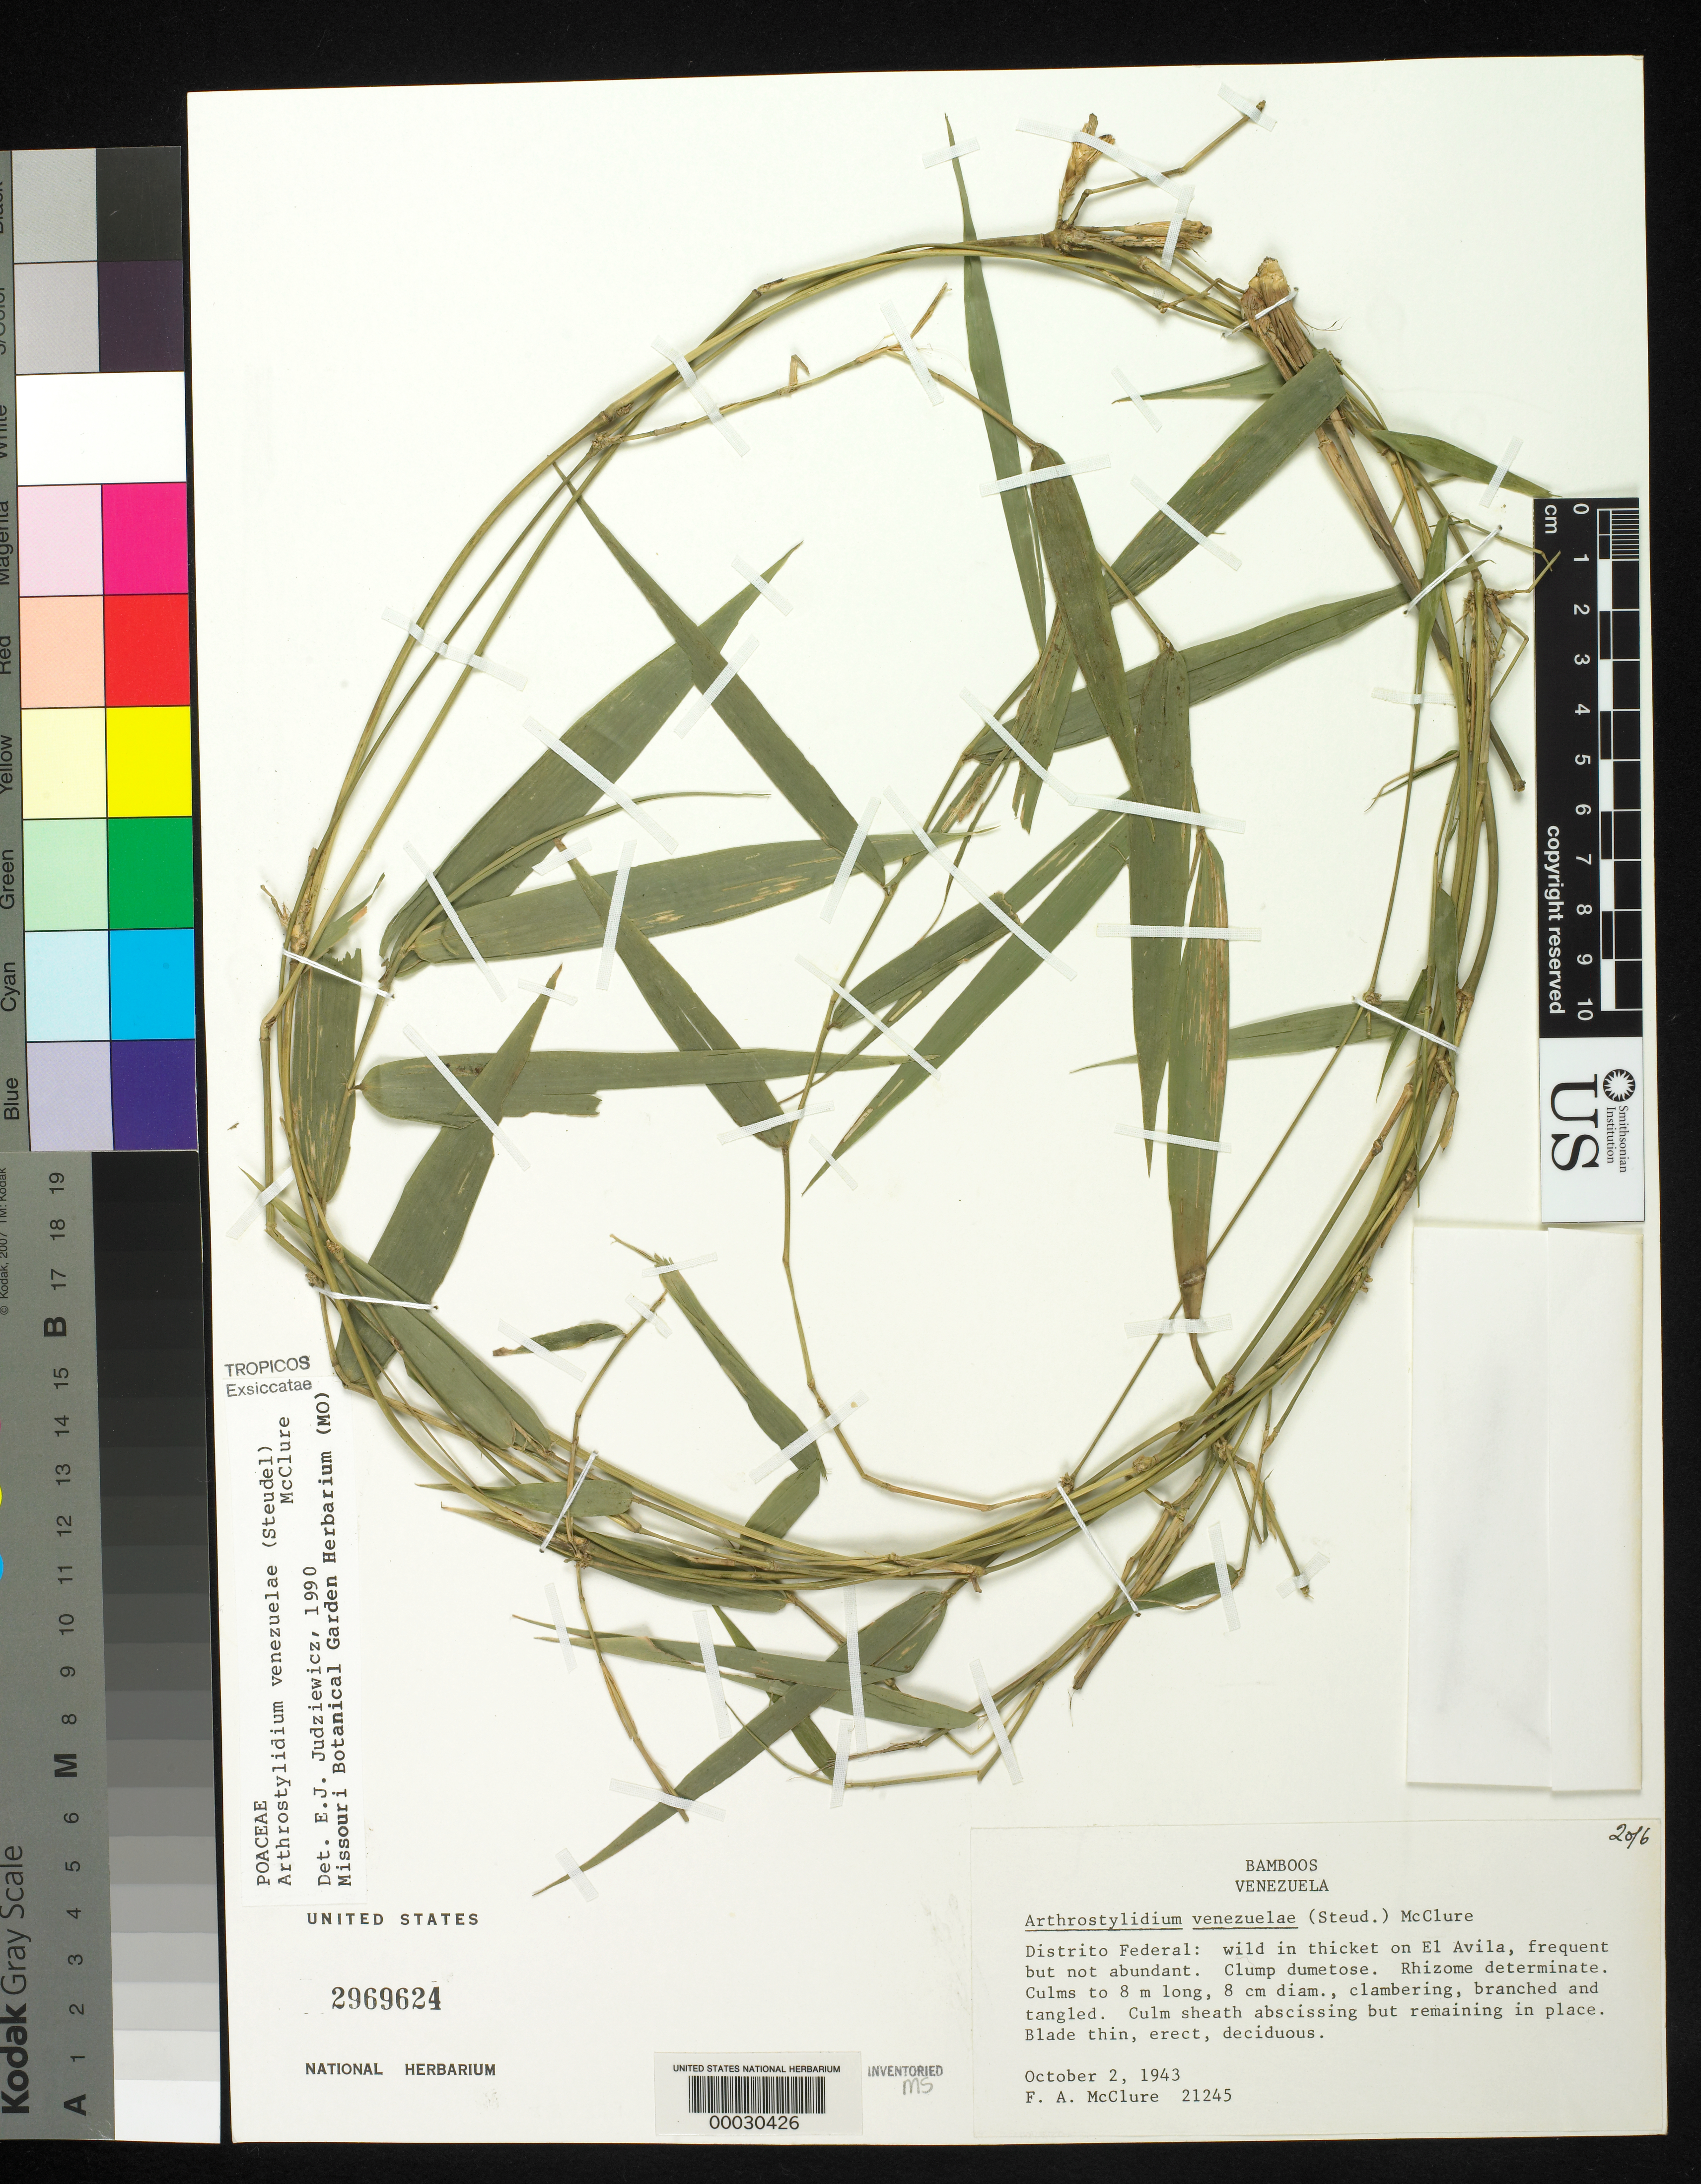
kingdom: Plantae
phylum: Tracheophyta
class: Liliopsida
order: Poales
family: Poaceae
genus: Arthrostylidium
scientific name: Arthrostylidium venezuelae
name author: (Steud.) McClure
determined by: Judziewicz, E. J.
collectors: F. A. McClure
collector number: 21245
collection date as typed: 02 Oct 1943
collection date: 1943-10-02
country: Venezuela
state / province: Miranda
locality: El avila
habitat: In thicket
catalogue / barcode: US 2969624